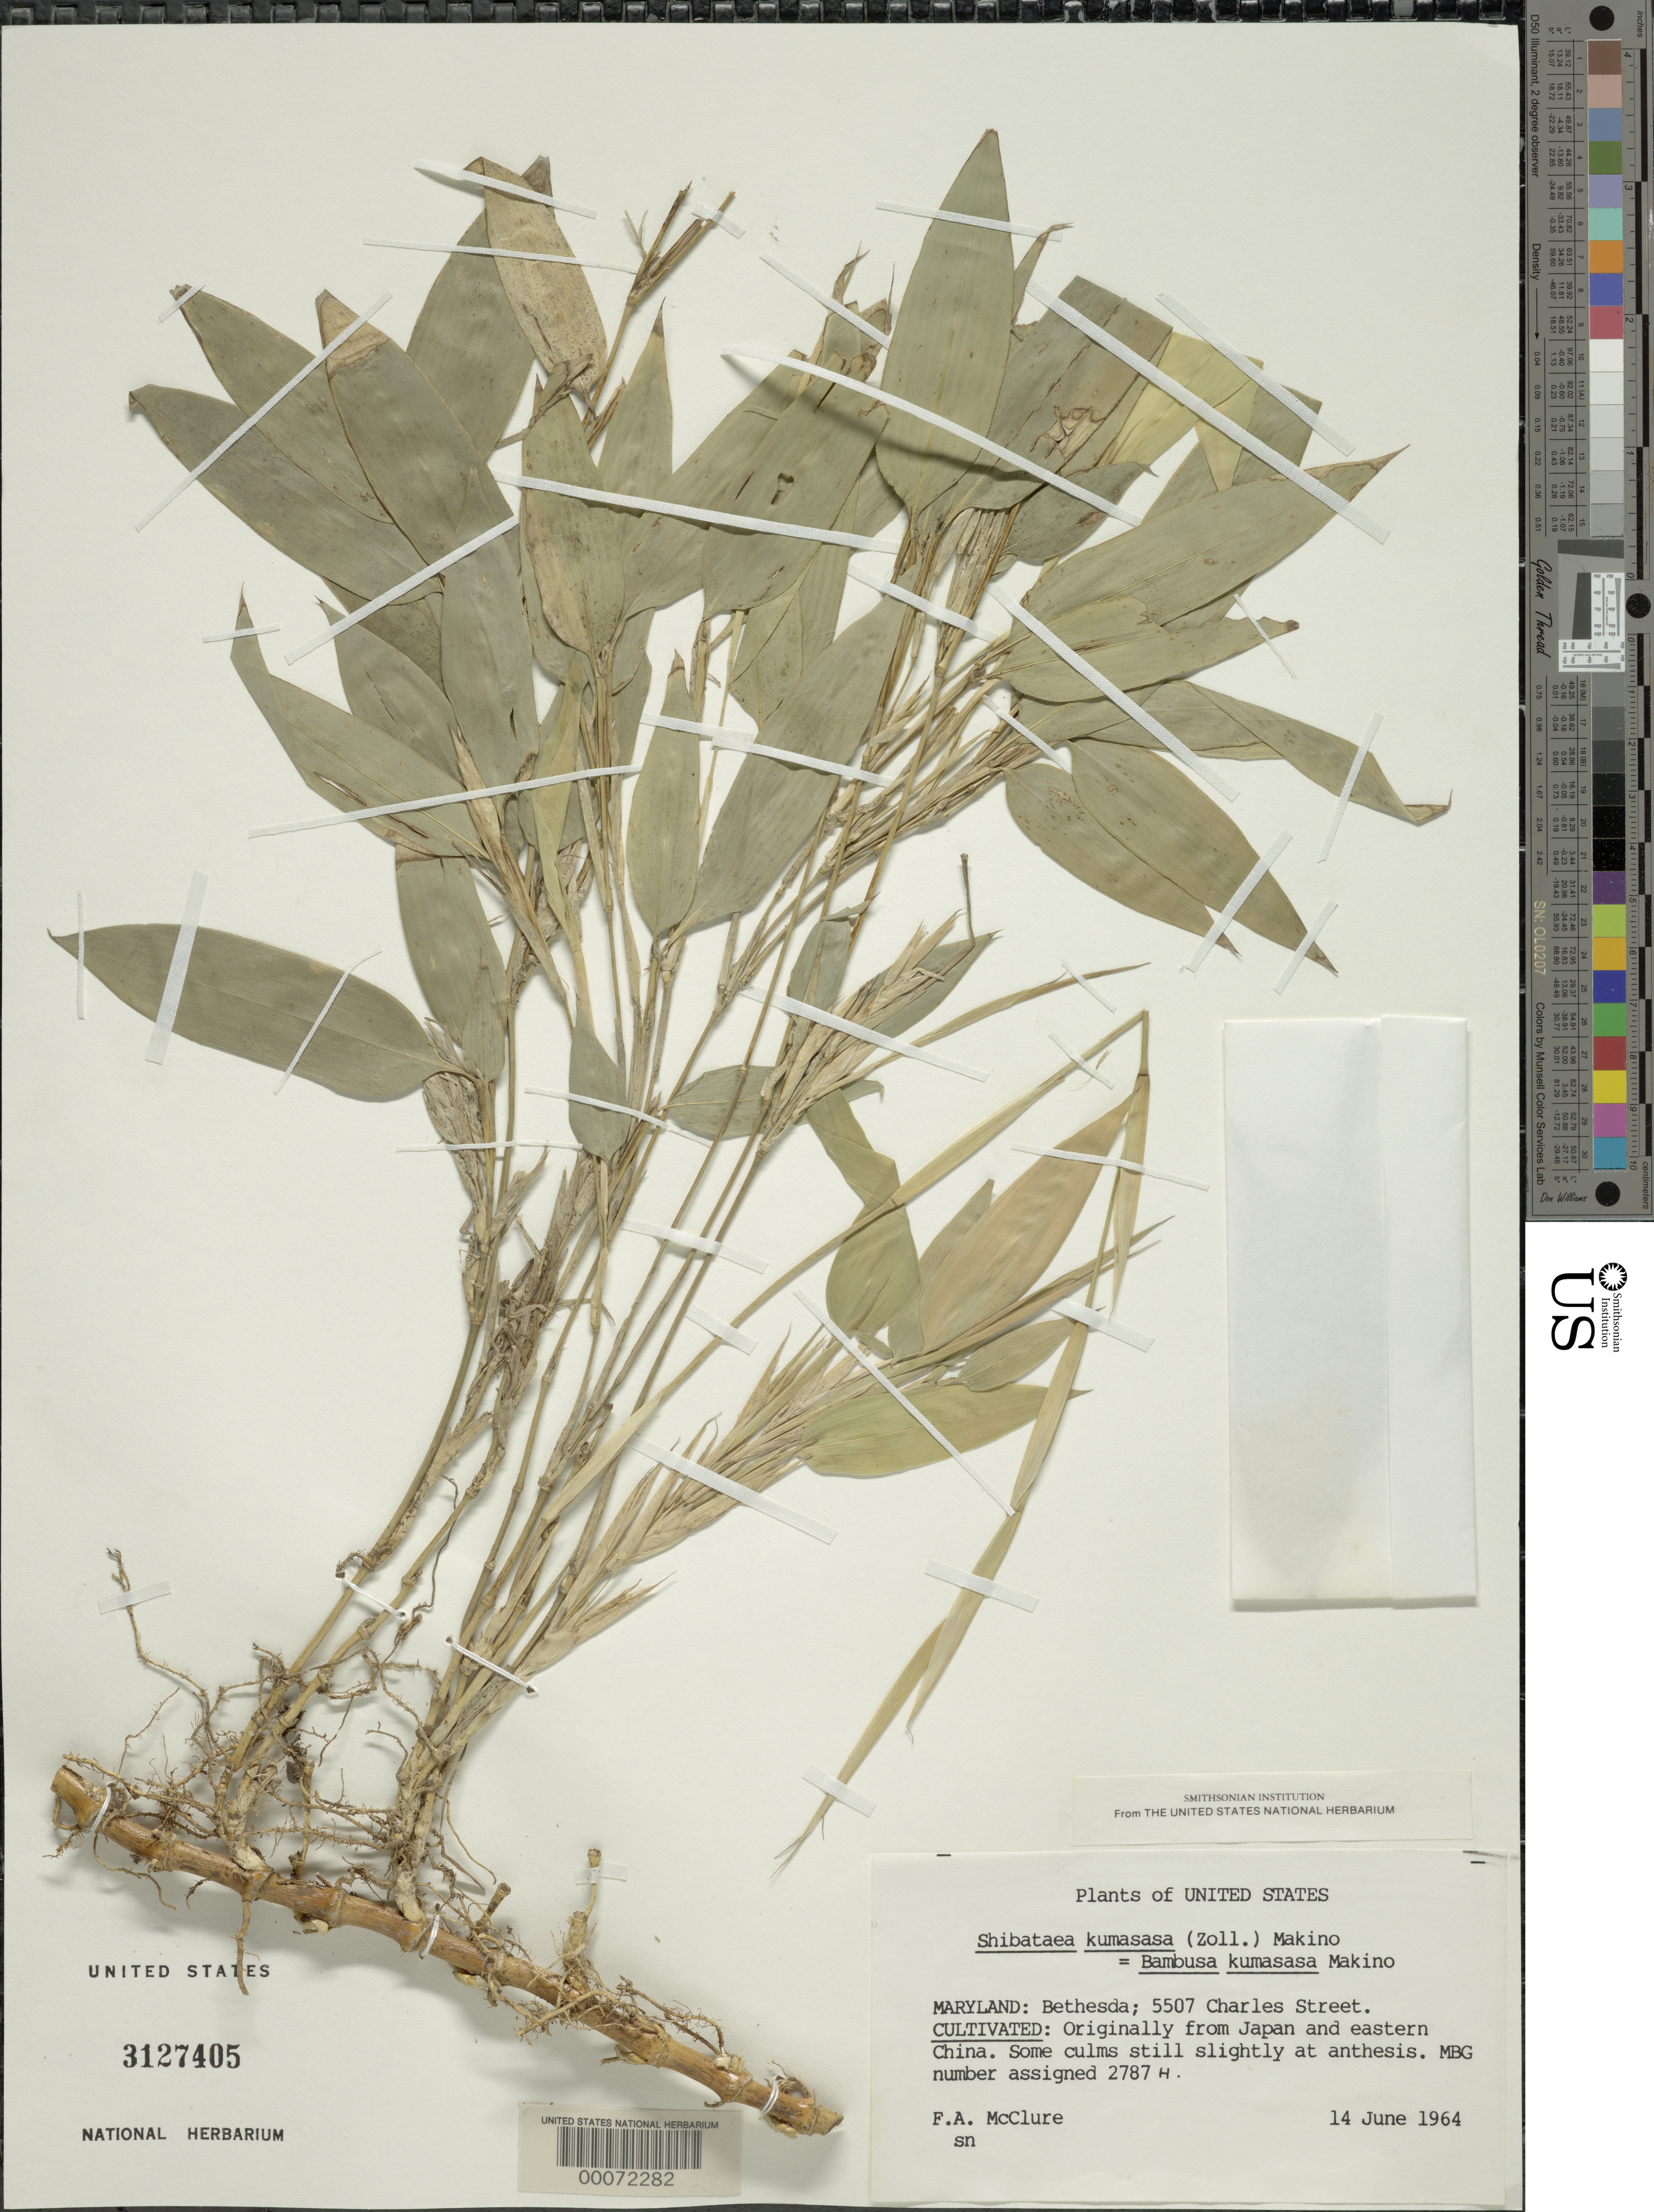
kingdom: Plantae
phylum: Tracheophyta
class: Liliopsida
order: Poales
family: Poaceae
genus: Bambusa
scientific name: Bambusa kumasasa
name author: Zoll.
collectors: F. A. McClure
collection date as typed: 14 Jun 1964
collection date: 1964-06-14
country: United States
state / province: Maryland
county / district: Montgomery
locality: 5507 Charles Street, Bethesda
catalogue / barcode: US 3127405